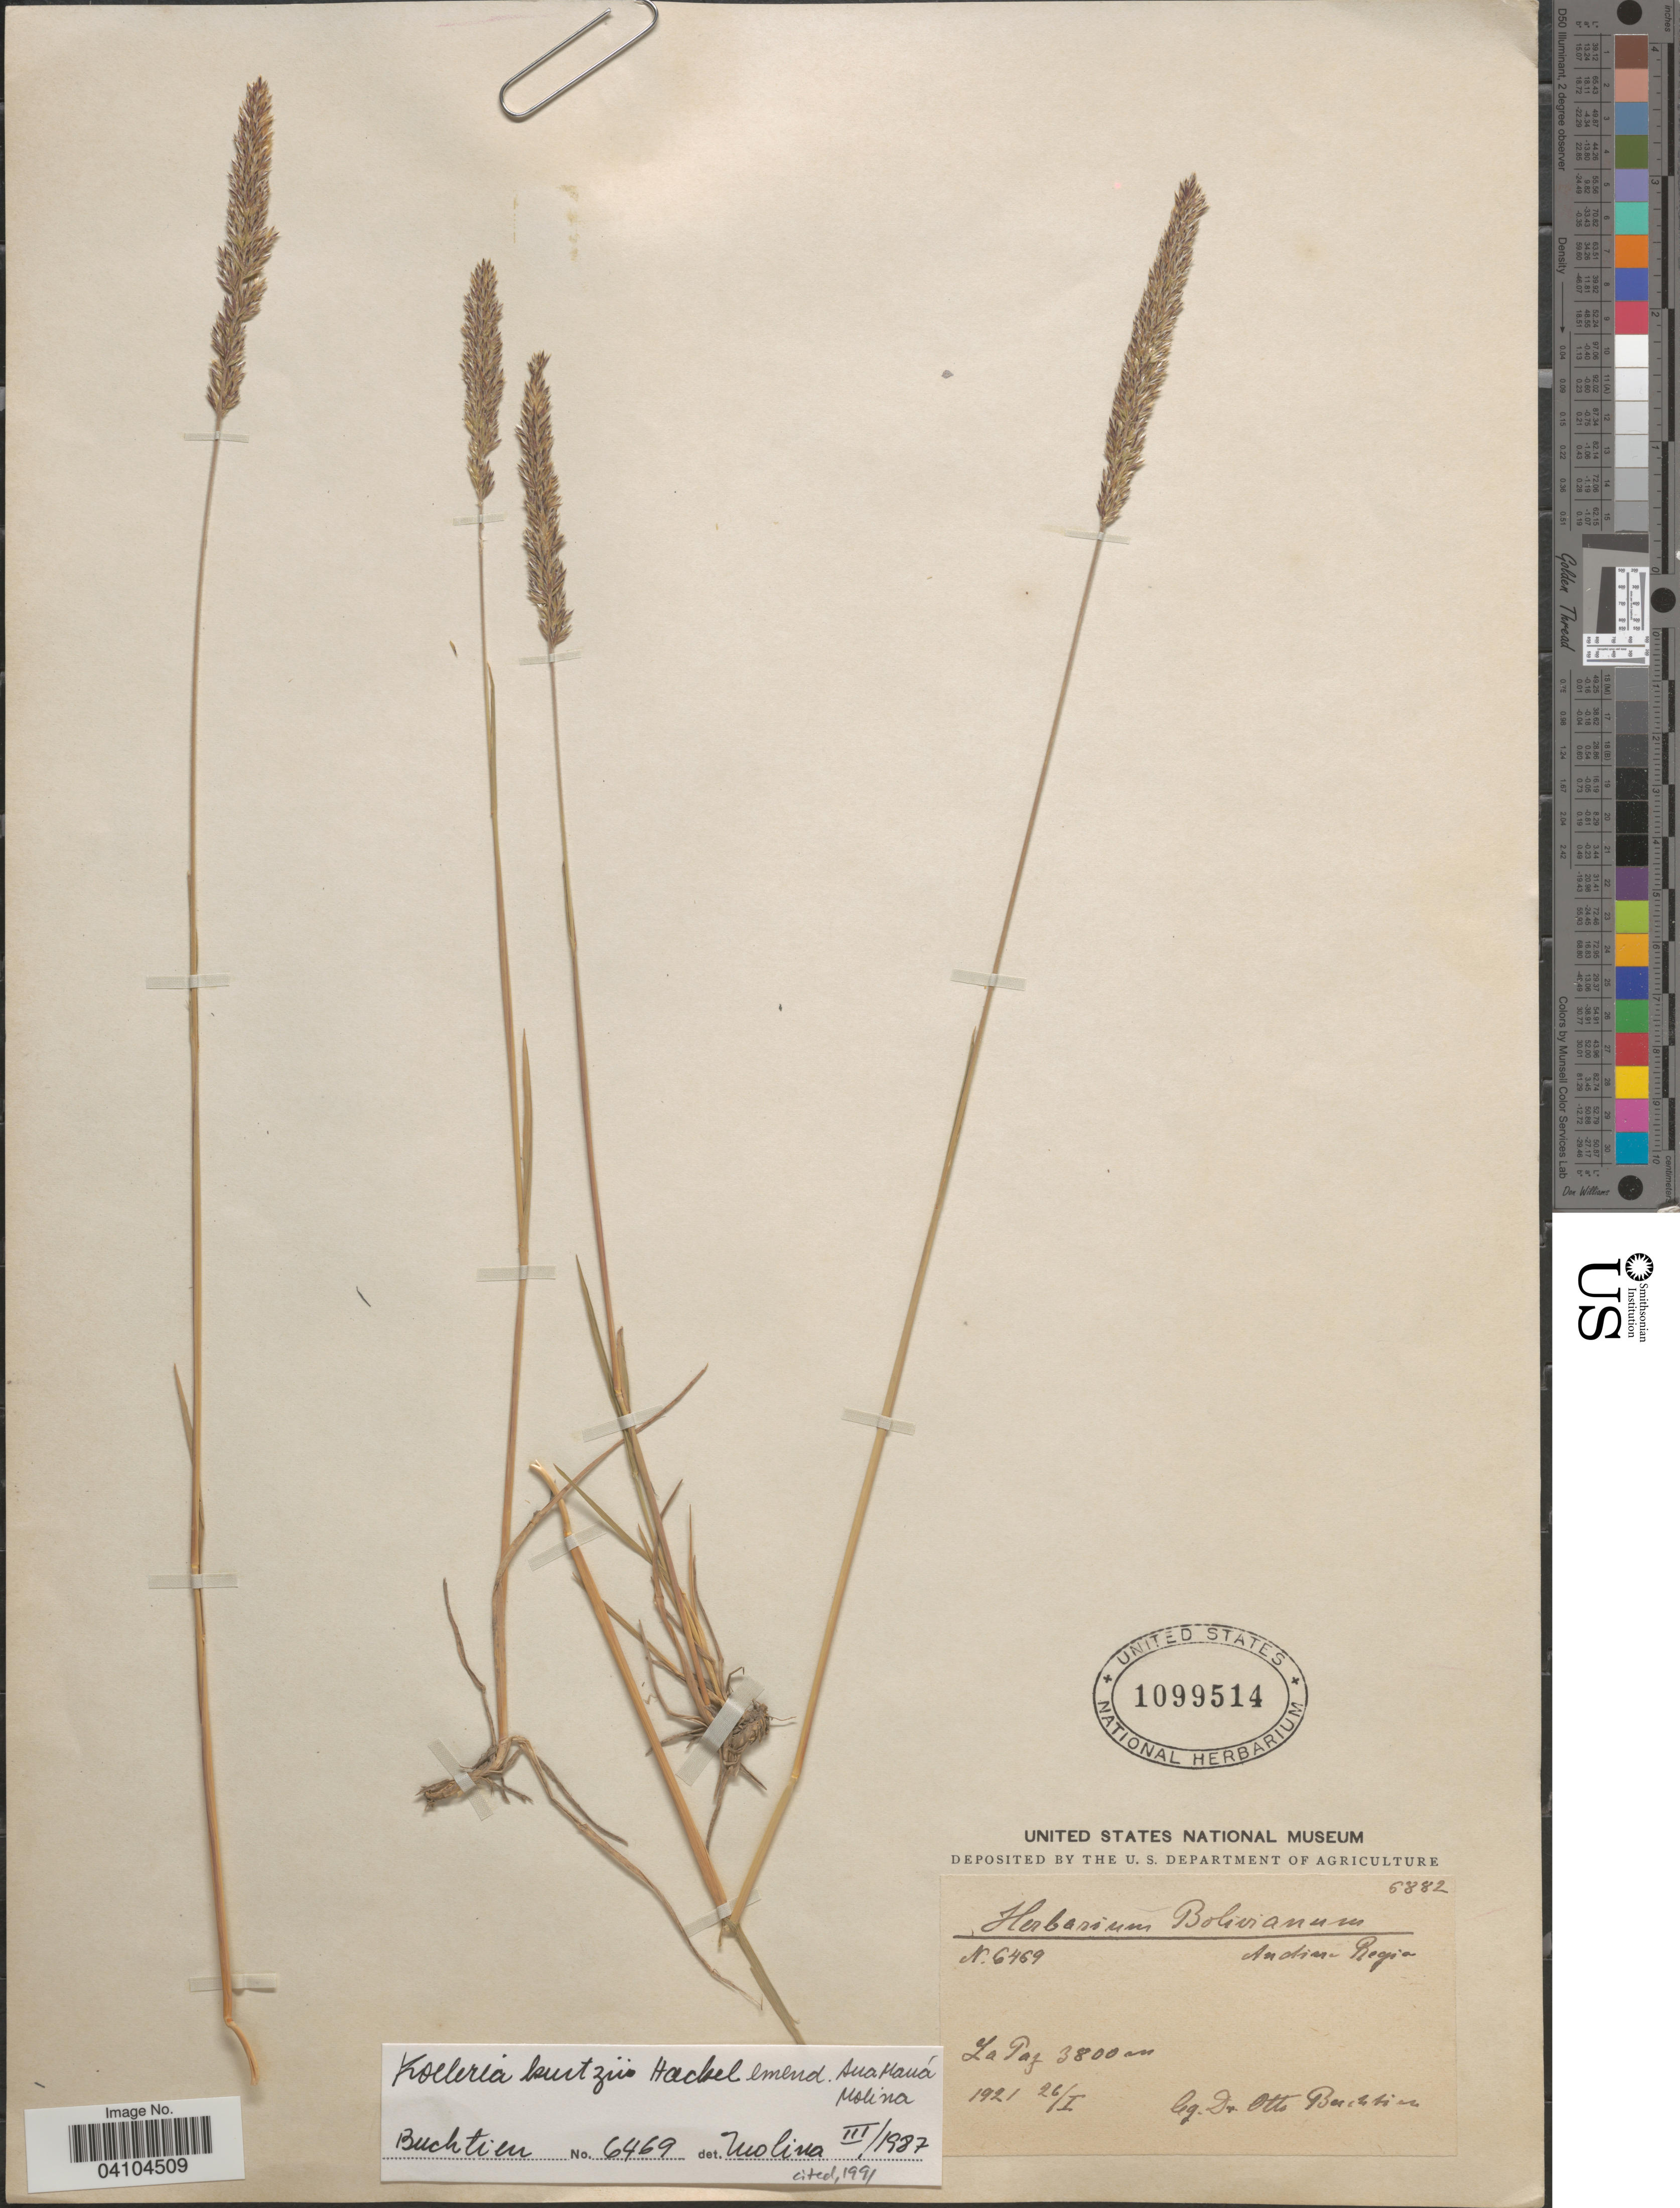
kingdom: Plantae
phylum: Tracheophyta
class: Liliopsida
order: Poales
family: Poaceae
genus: Koeleria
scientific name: Koeleria kurtzii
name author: Hack. ex Kurtz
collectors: O. Buchtien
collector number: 6469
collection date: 1921-01-26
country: Bolivia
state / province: La Paz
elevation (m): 3800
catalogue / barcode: US 1099514